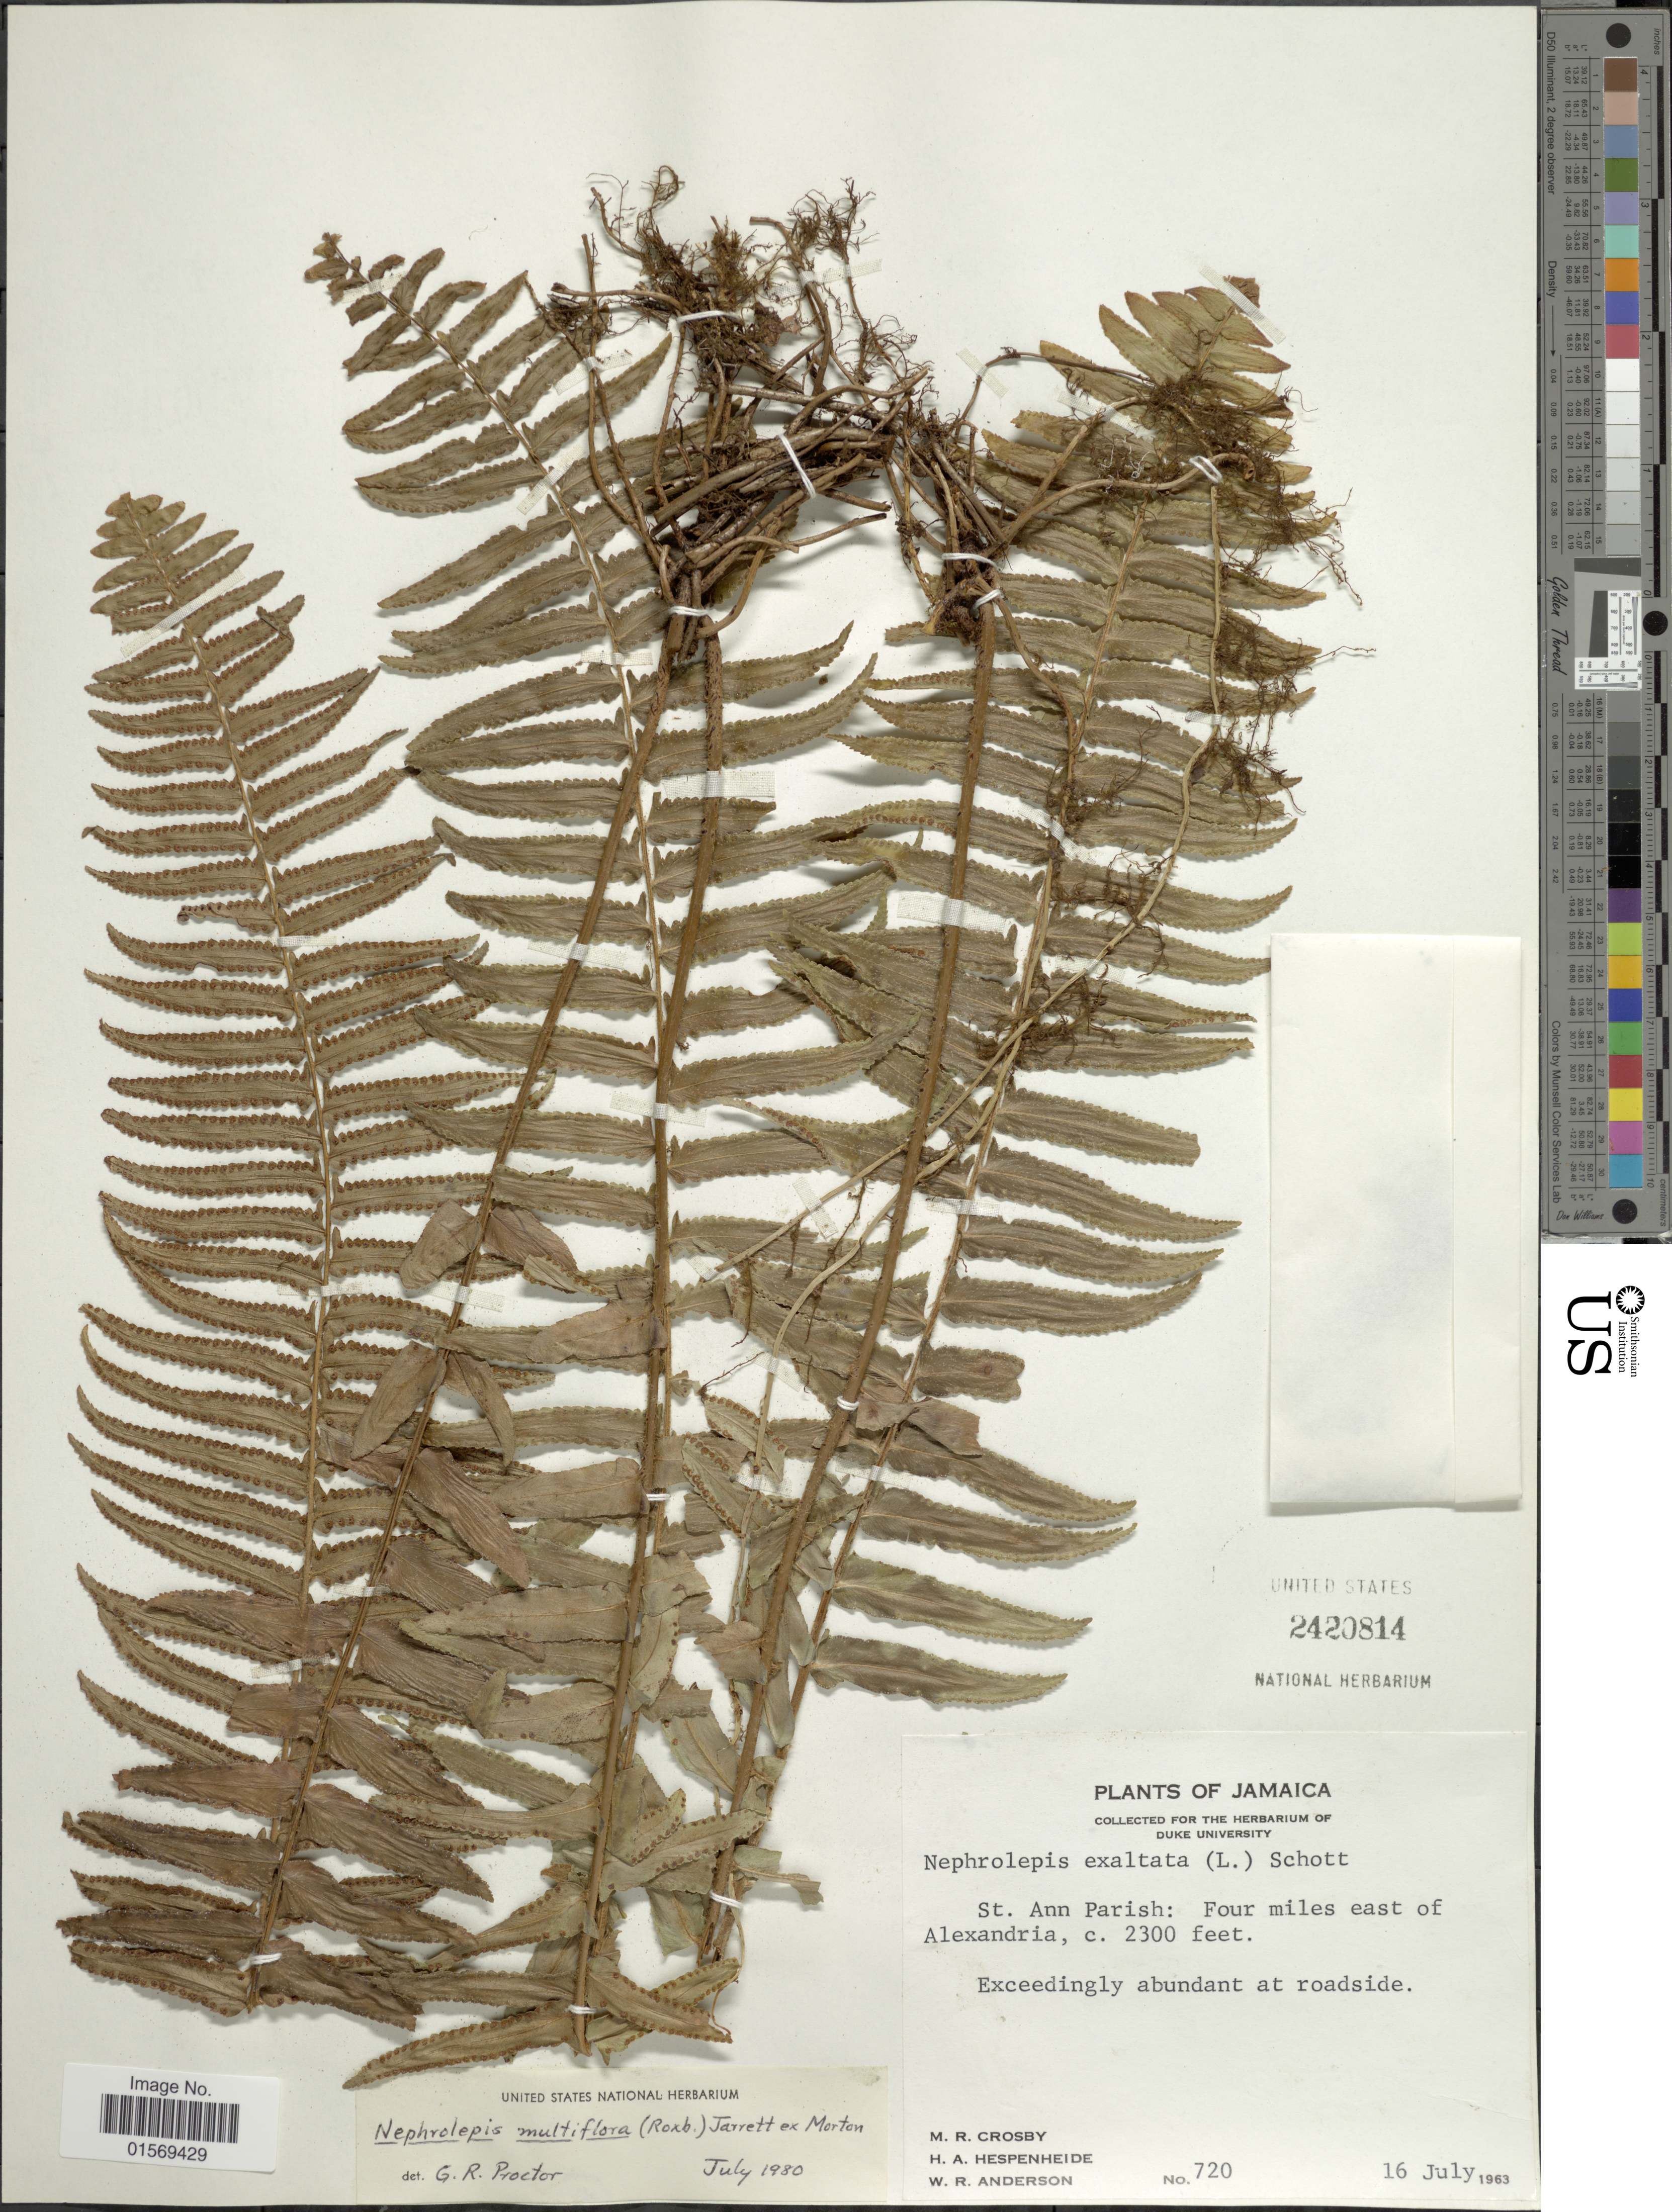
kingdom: Plantae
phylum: Tracheophyta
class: Polypodiopsida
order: Polypodiales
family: Nephrolepidaceae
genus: Nephrolepis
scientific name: Nephrolepis multiflora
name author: (Roxb.) F.M. Jarrett ex C.V. Morton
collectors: M. R. Crosby, H. A. Hespenheide & W. Anderson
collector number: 720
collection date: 1963-07-16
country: Jamaica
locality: Jamaica, St. Ann Parish: Four miles east of Alexandria.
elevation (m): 701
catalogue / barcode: US 2420814